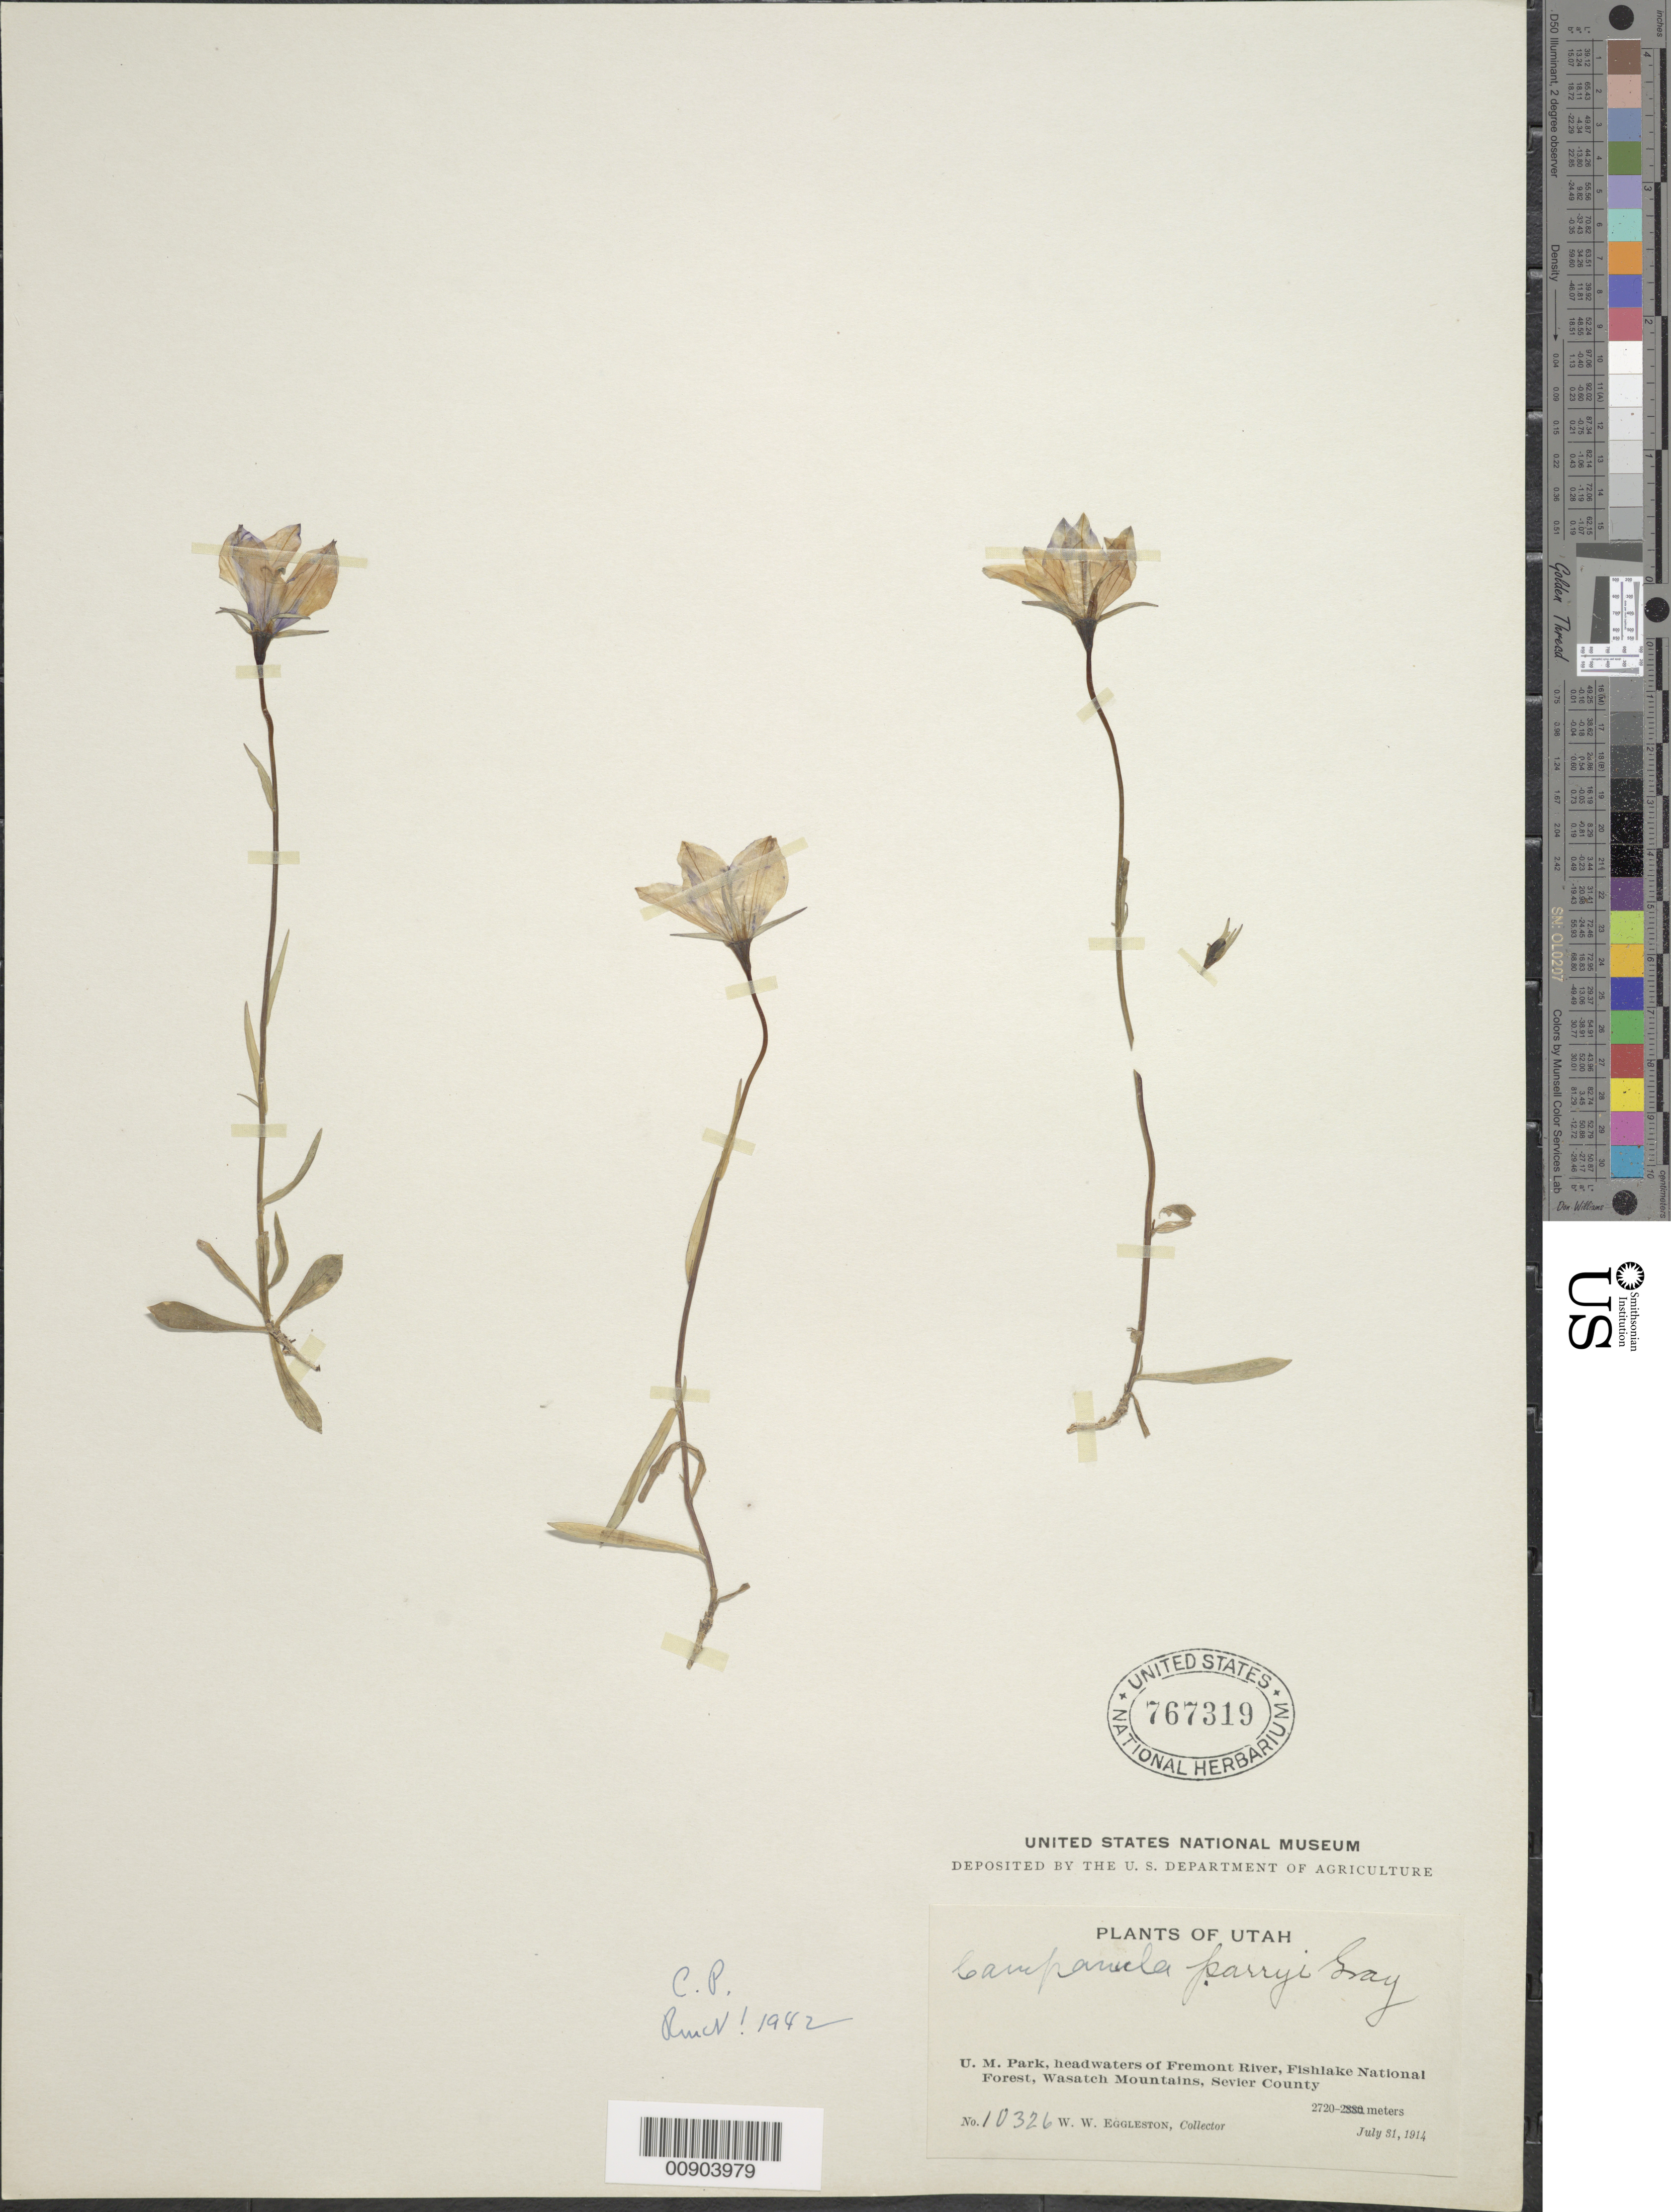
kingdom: Plantae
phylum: Tracheophyta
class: Magnoliopsida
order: Asterales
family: Campanulaceae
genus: Campanula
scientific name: Campanula parryi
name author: A. Gray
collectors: W. W. Eggleston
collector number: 10326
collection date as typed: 31 Jul 1914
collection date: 1914-07-31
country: United States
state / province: Utah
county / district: Sevier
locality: U.M. Park, headwaters of Fremont River, Fishlake National Forest, Wasatch Mountains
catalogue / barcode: US 767319